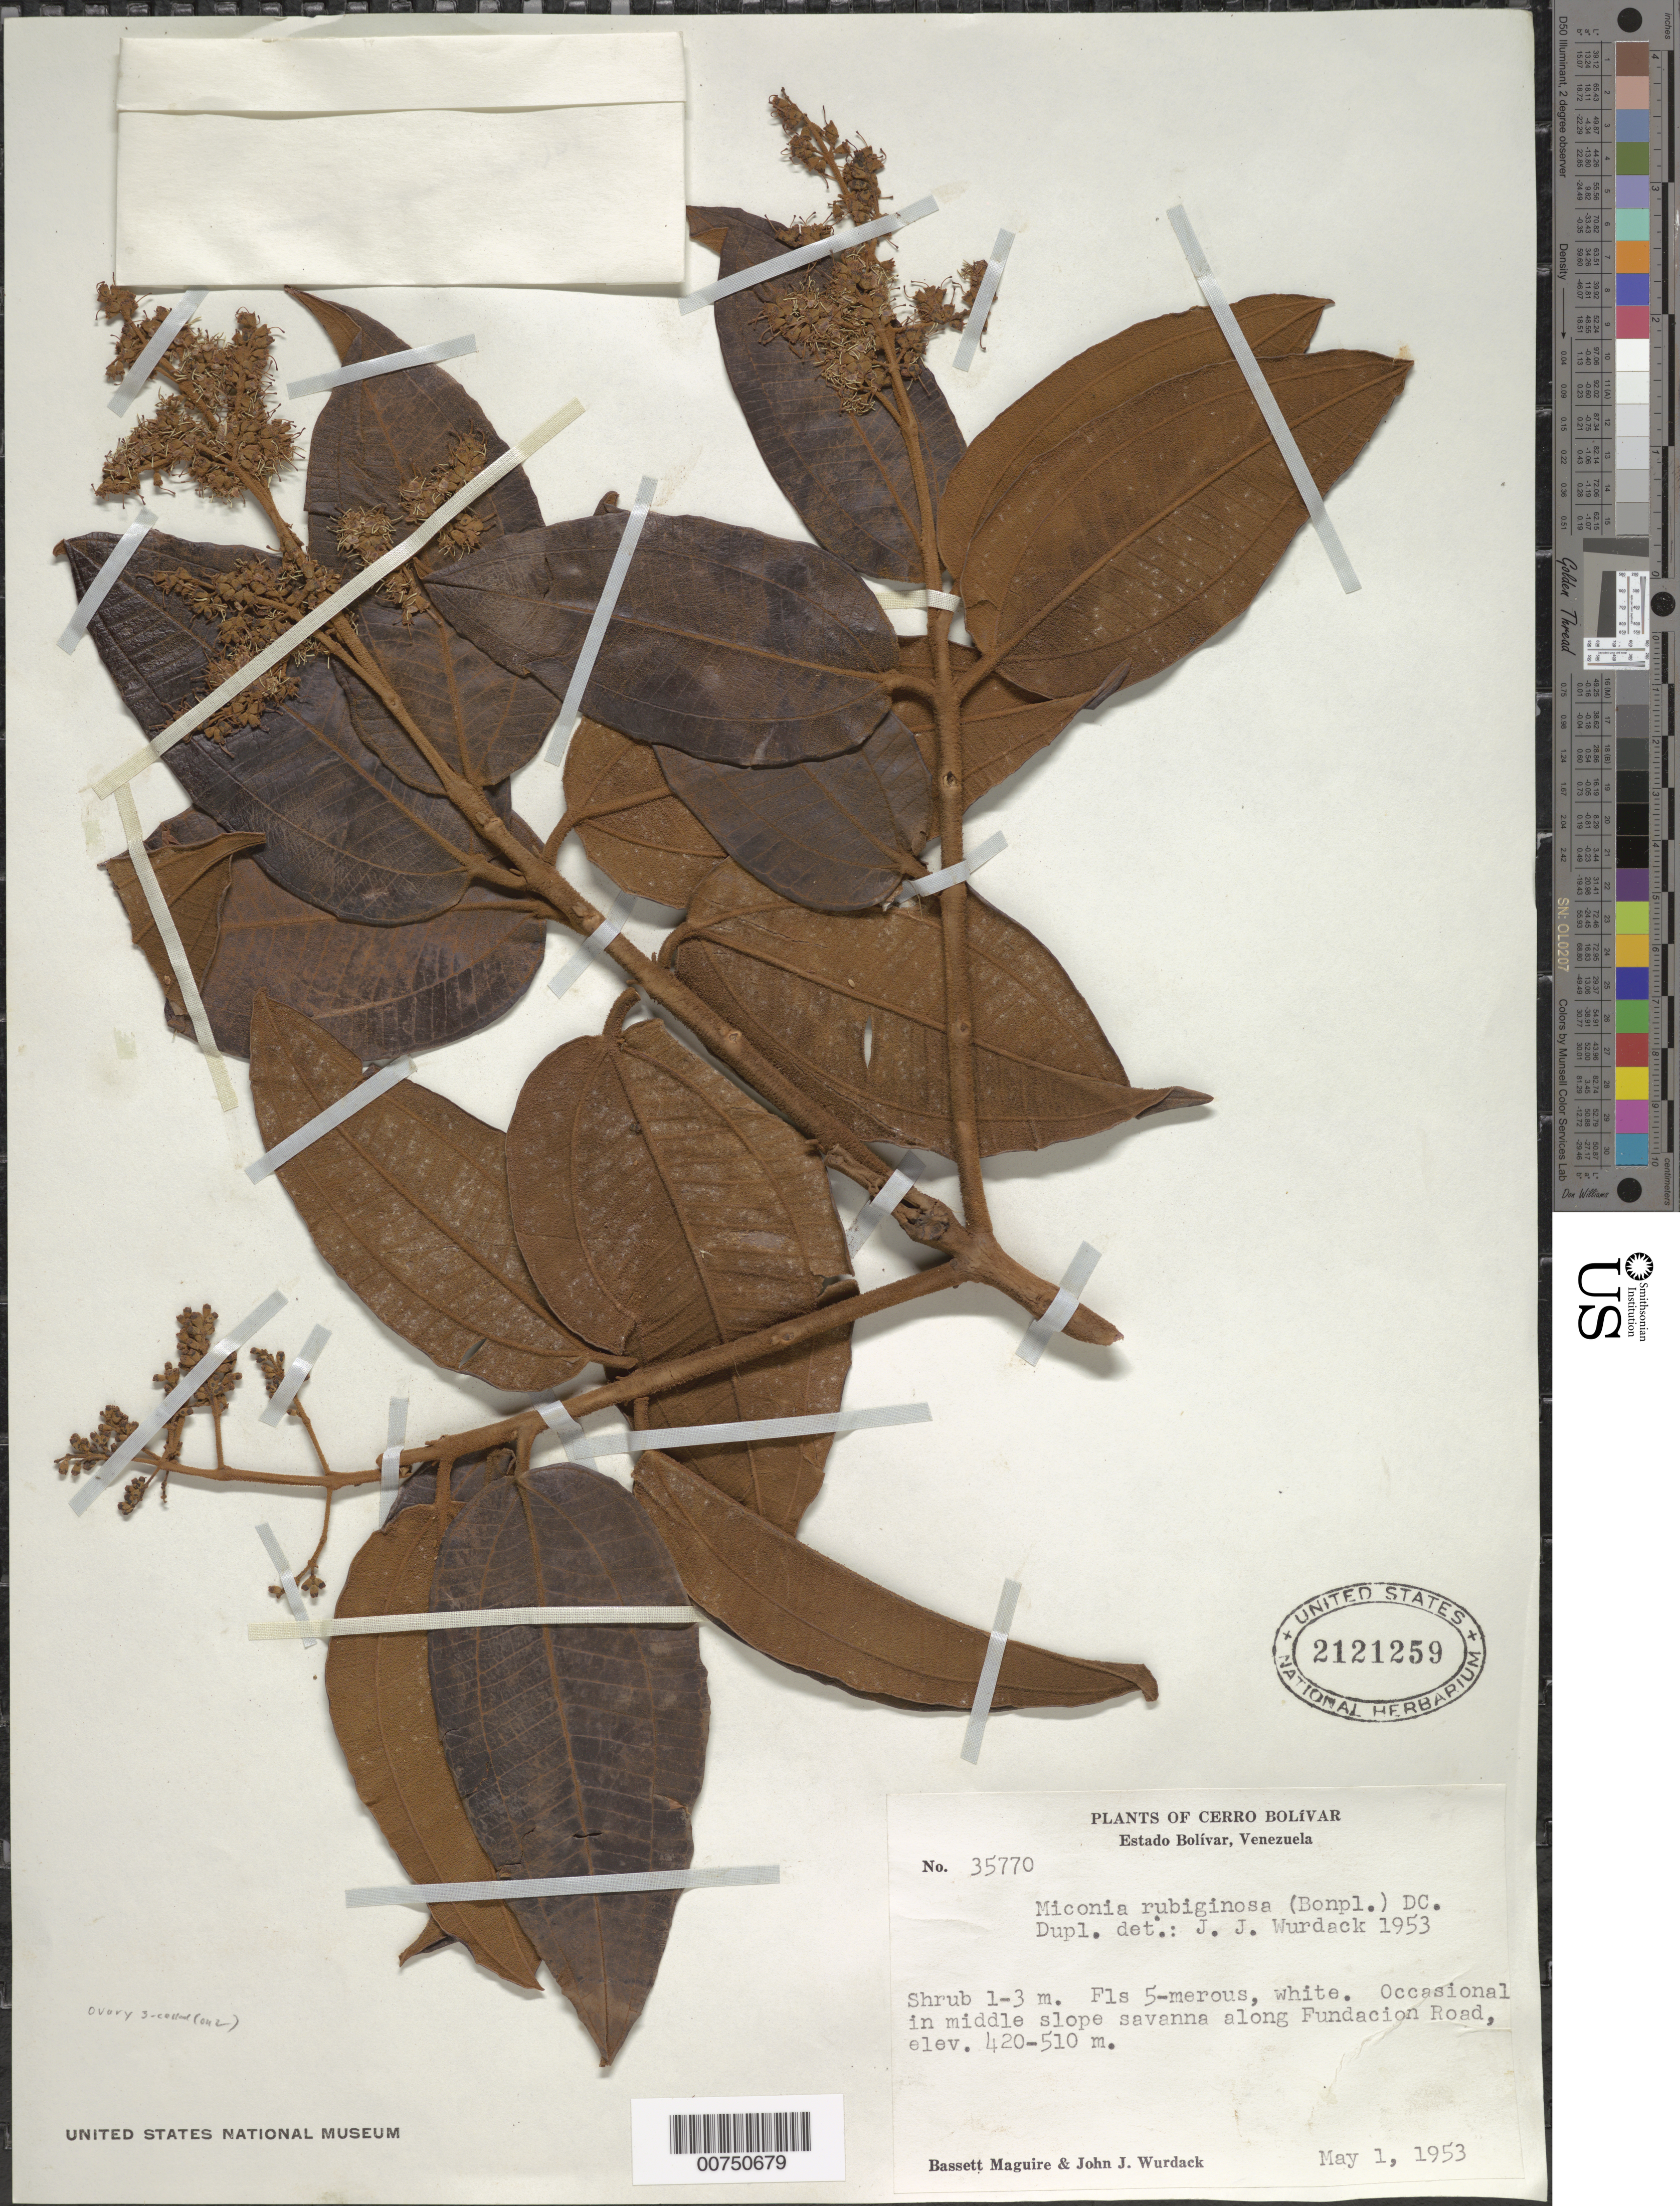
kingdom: Plantae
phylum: Tracheophyta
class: Magnoliopsida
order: Myrtales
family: Melastomataceae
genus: Miconia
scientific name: Miconia rubiginosa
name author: (Bonpl.) DC.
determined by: Wurdack, John J., (US), US (UNITED STATES)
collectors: B. Maguire & J. J. Wurdack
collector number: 35770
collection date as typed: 1-May-53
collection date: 1953-05-01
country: Venezuela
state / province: Bolívar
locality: Fundacion Road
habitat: Middle slope savanna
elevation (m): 420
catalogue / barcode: US 2121259